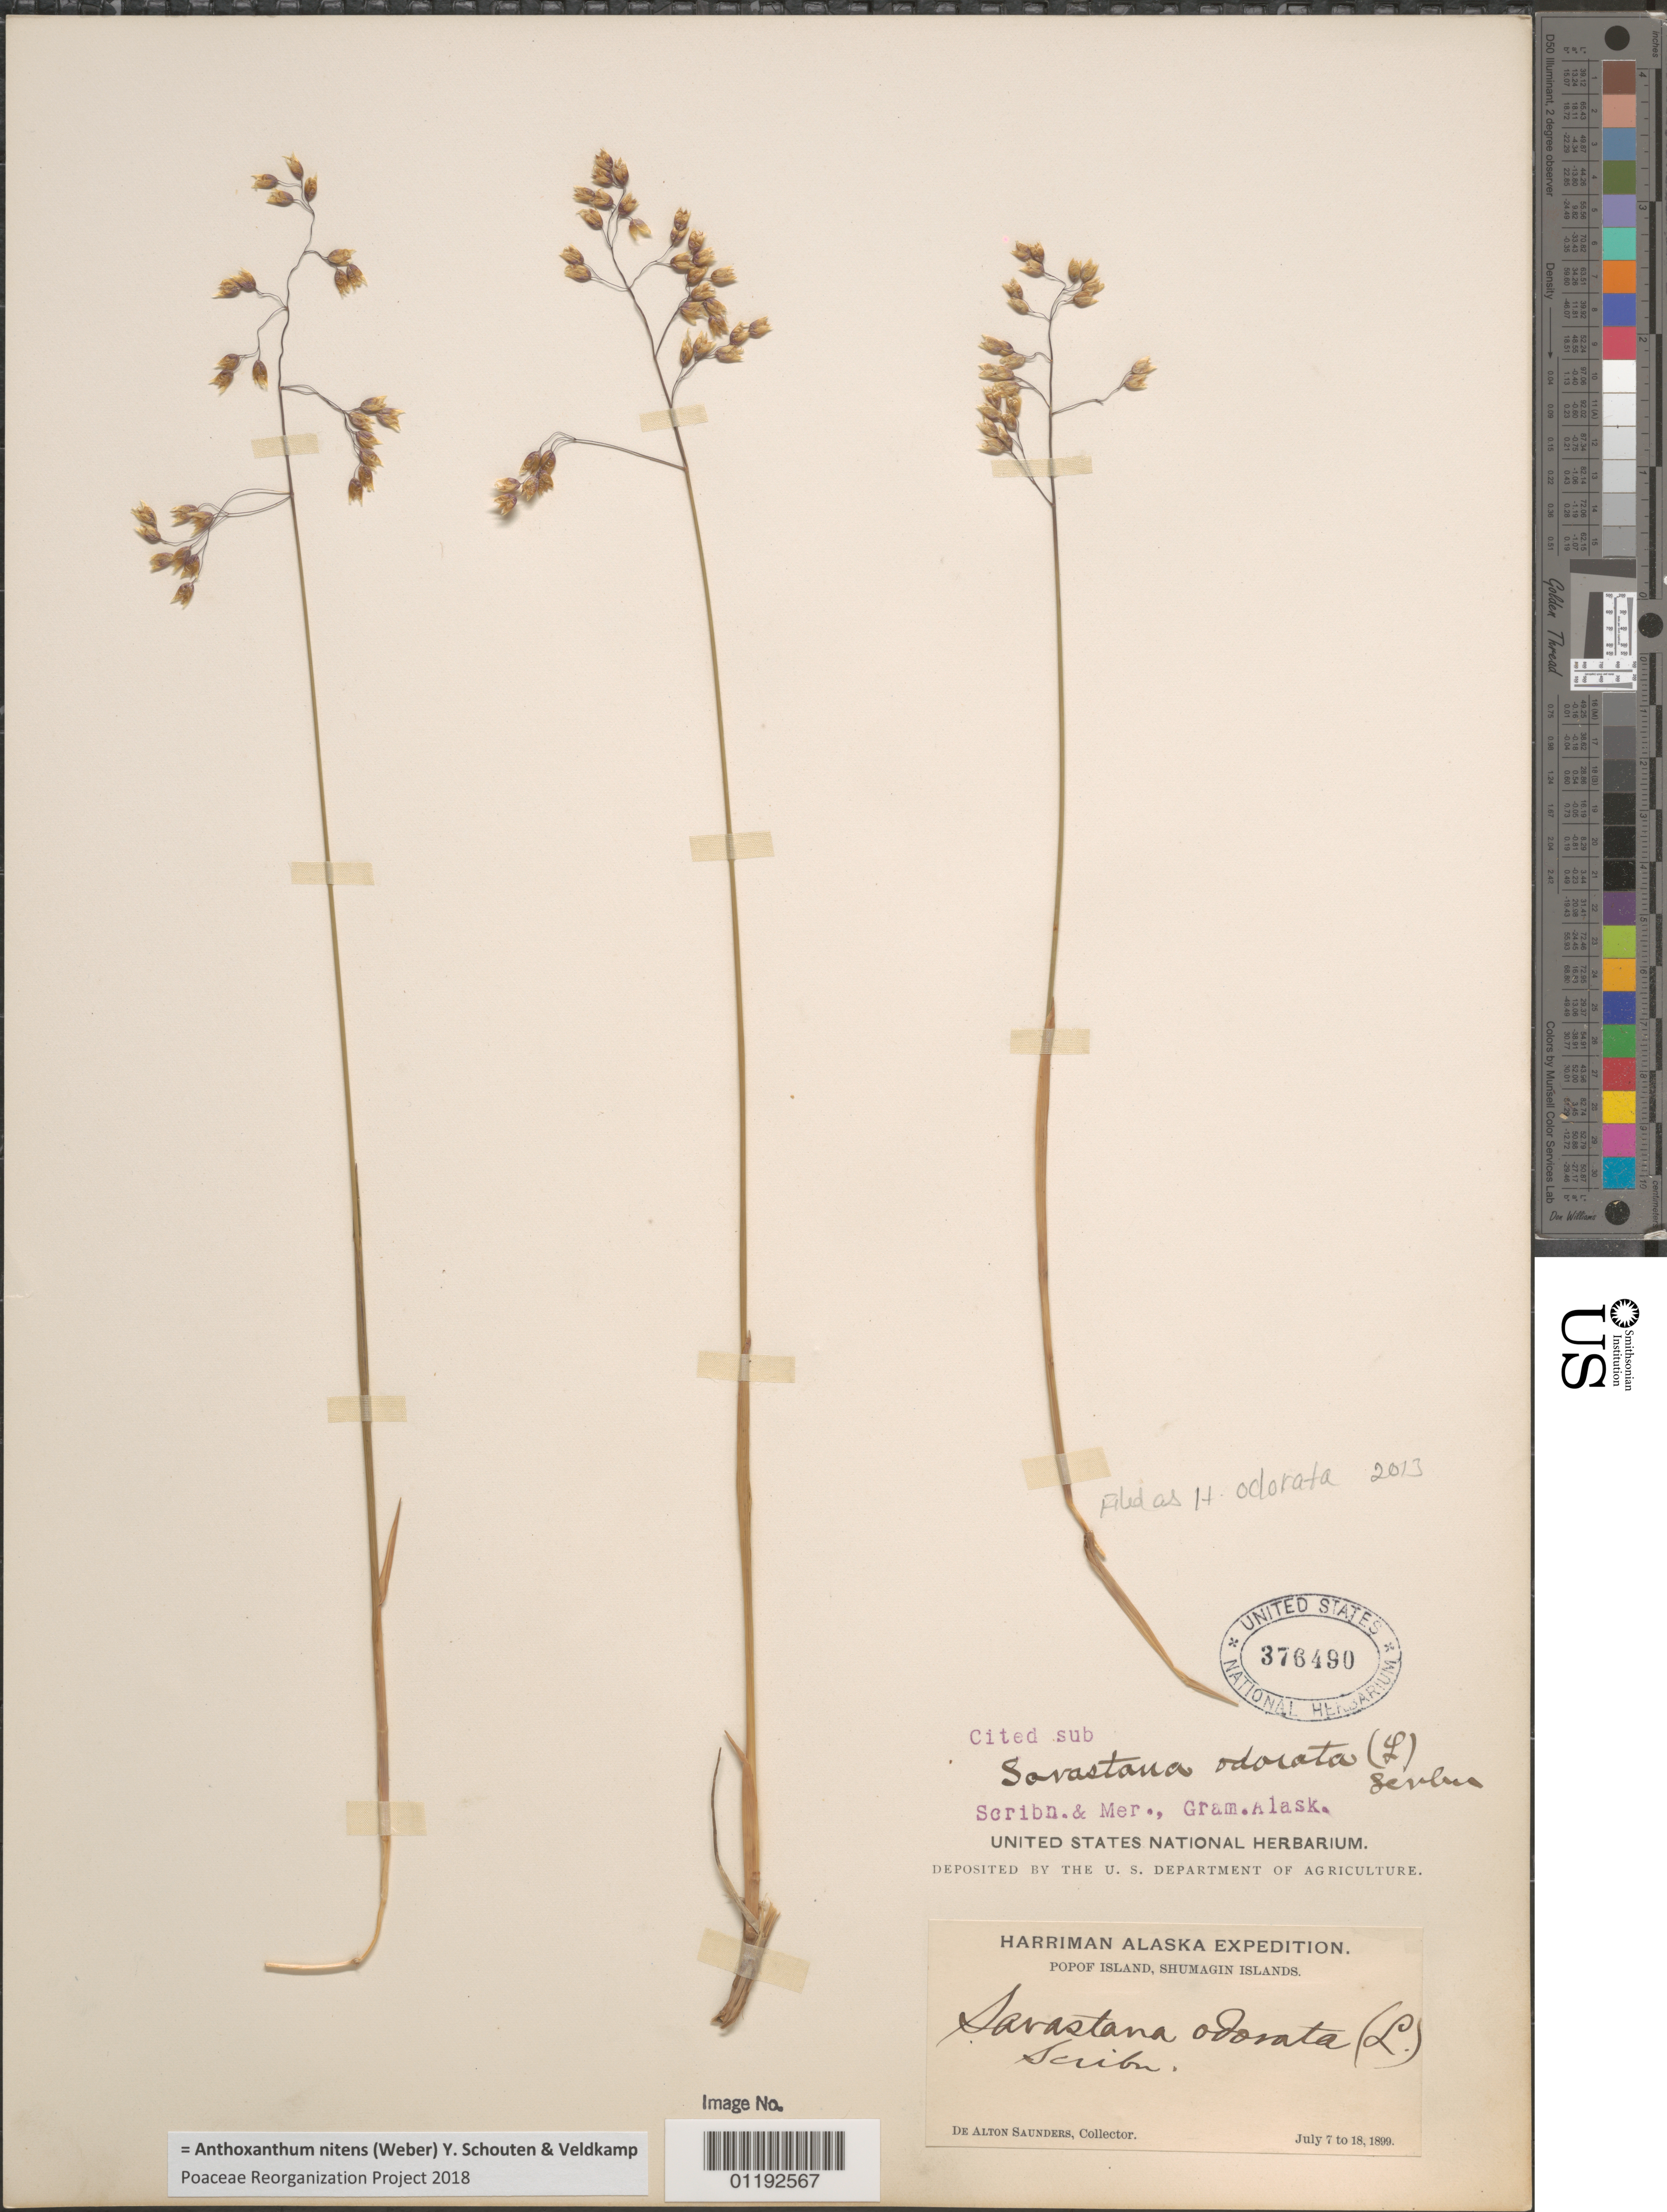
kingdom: Plantae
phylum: Tracheophyta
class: Liliopsida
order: Poales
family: Poaceae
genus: Anthoxanthum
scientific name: Anthoxanthum nitens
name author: (G.H. Weber) R.T.A. Schouten & Veldkamp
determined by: Poaceae Reorganization Project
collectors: D. A. Saunders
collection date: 1899-07-07/1899-07-18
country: United States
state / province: Alaska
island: Popof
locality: Popof Island, Shumagin Islands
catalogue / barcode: US 376490